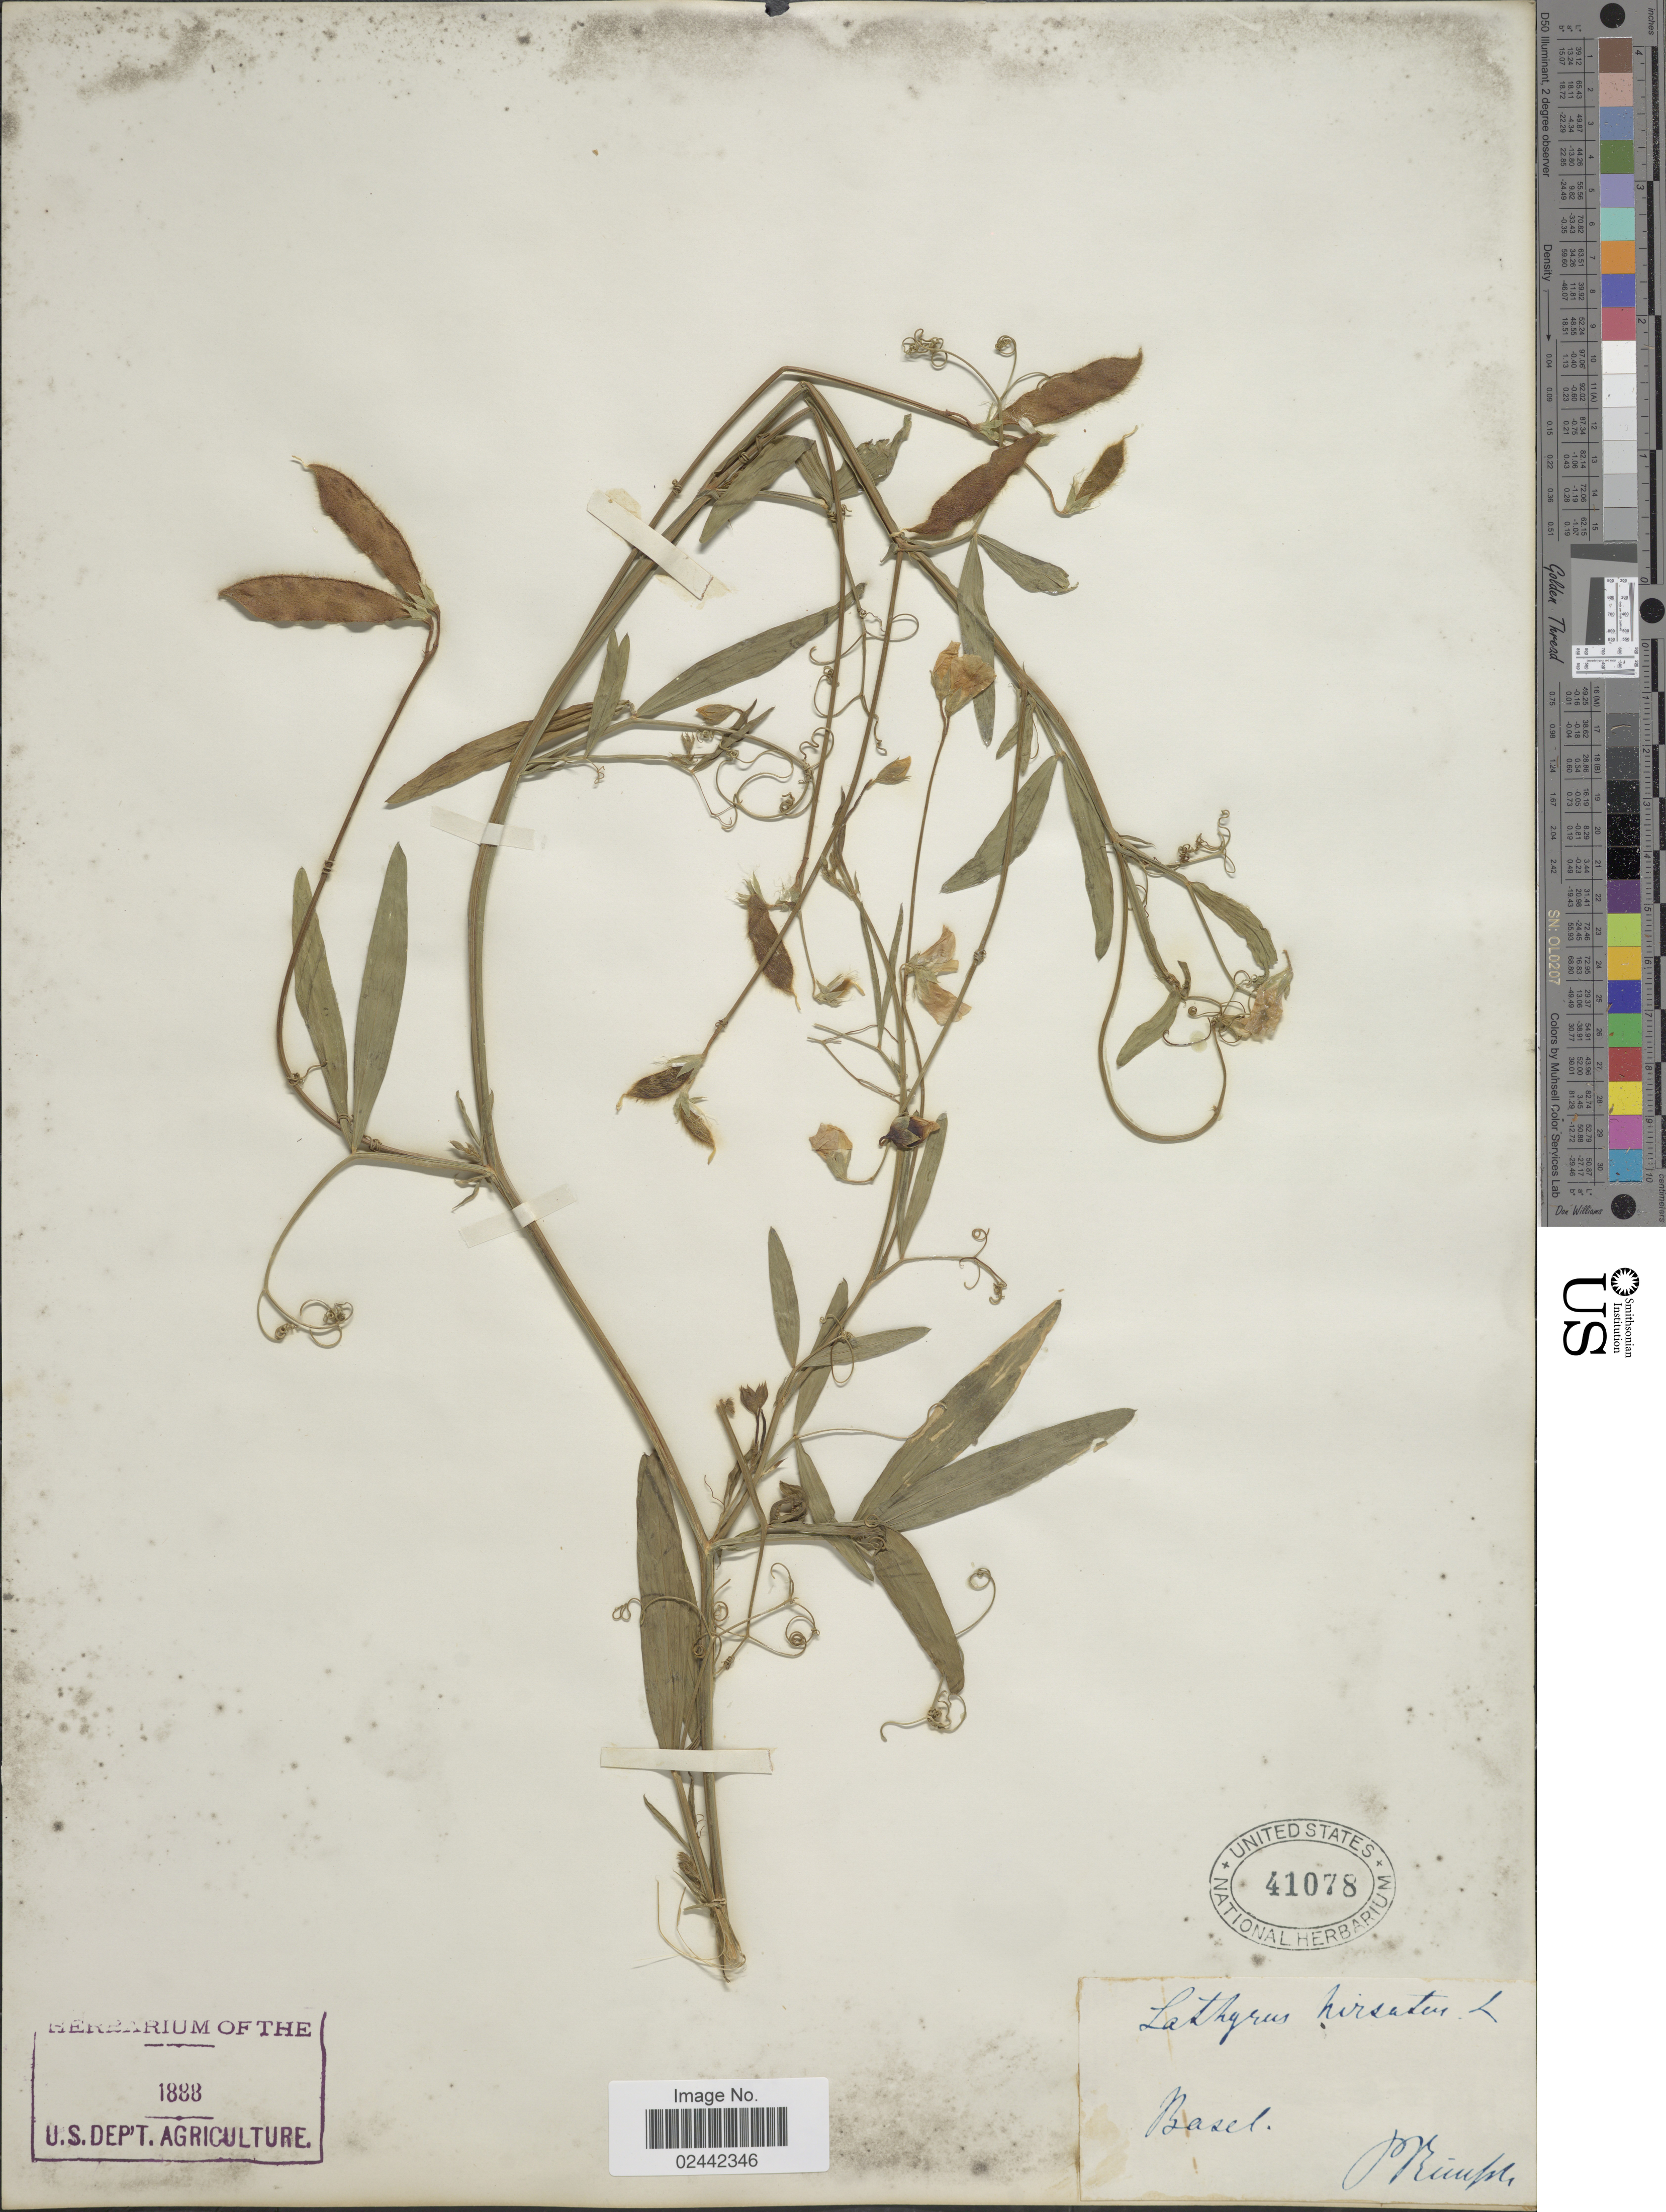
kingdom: Plantae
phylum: Tracheophyta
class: Magnoliopsida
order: Fabales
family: Fabaceae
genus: Lathyrus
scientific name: Lathyrus hirsutus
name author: L.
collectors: P.F. Reinsch (herbarium)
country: Switzerland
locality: Basel.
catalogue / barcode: US 41078